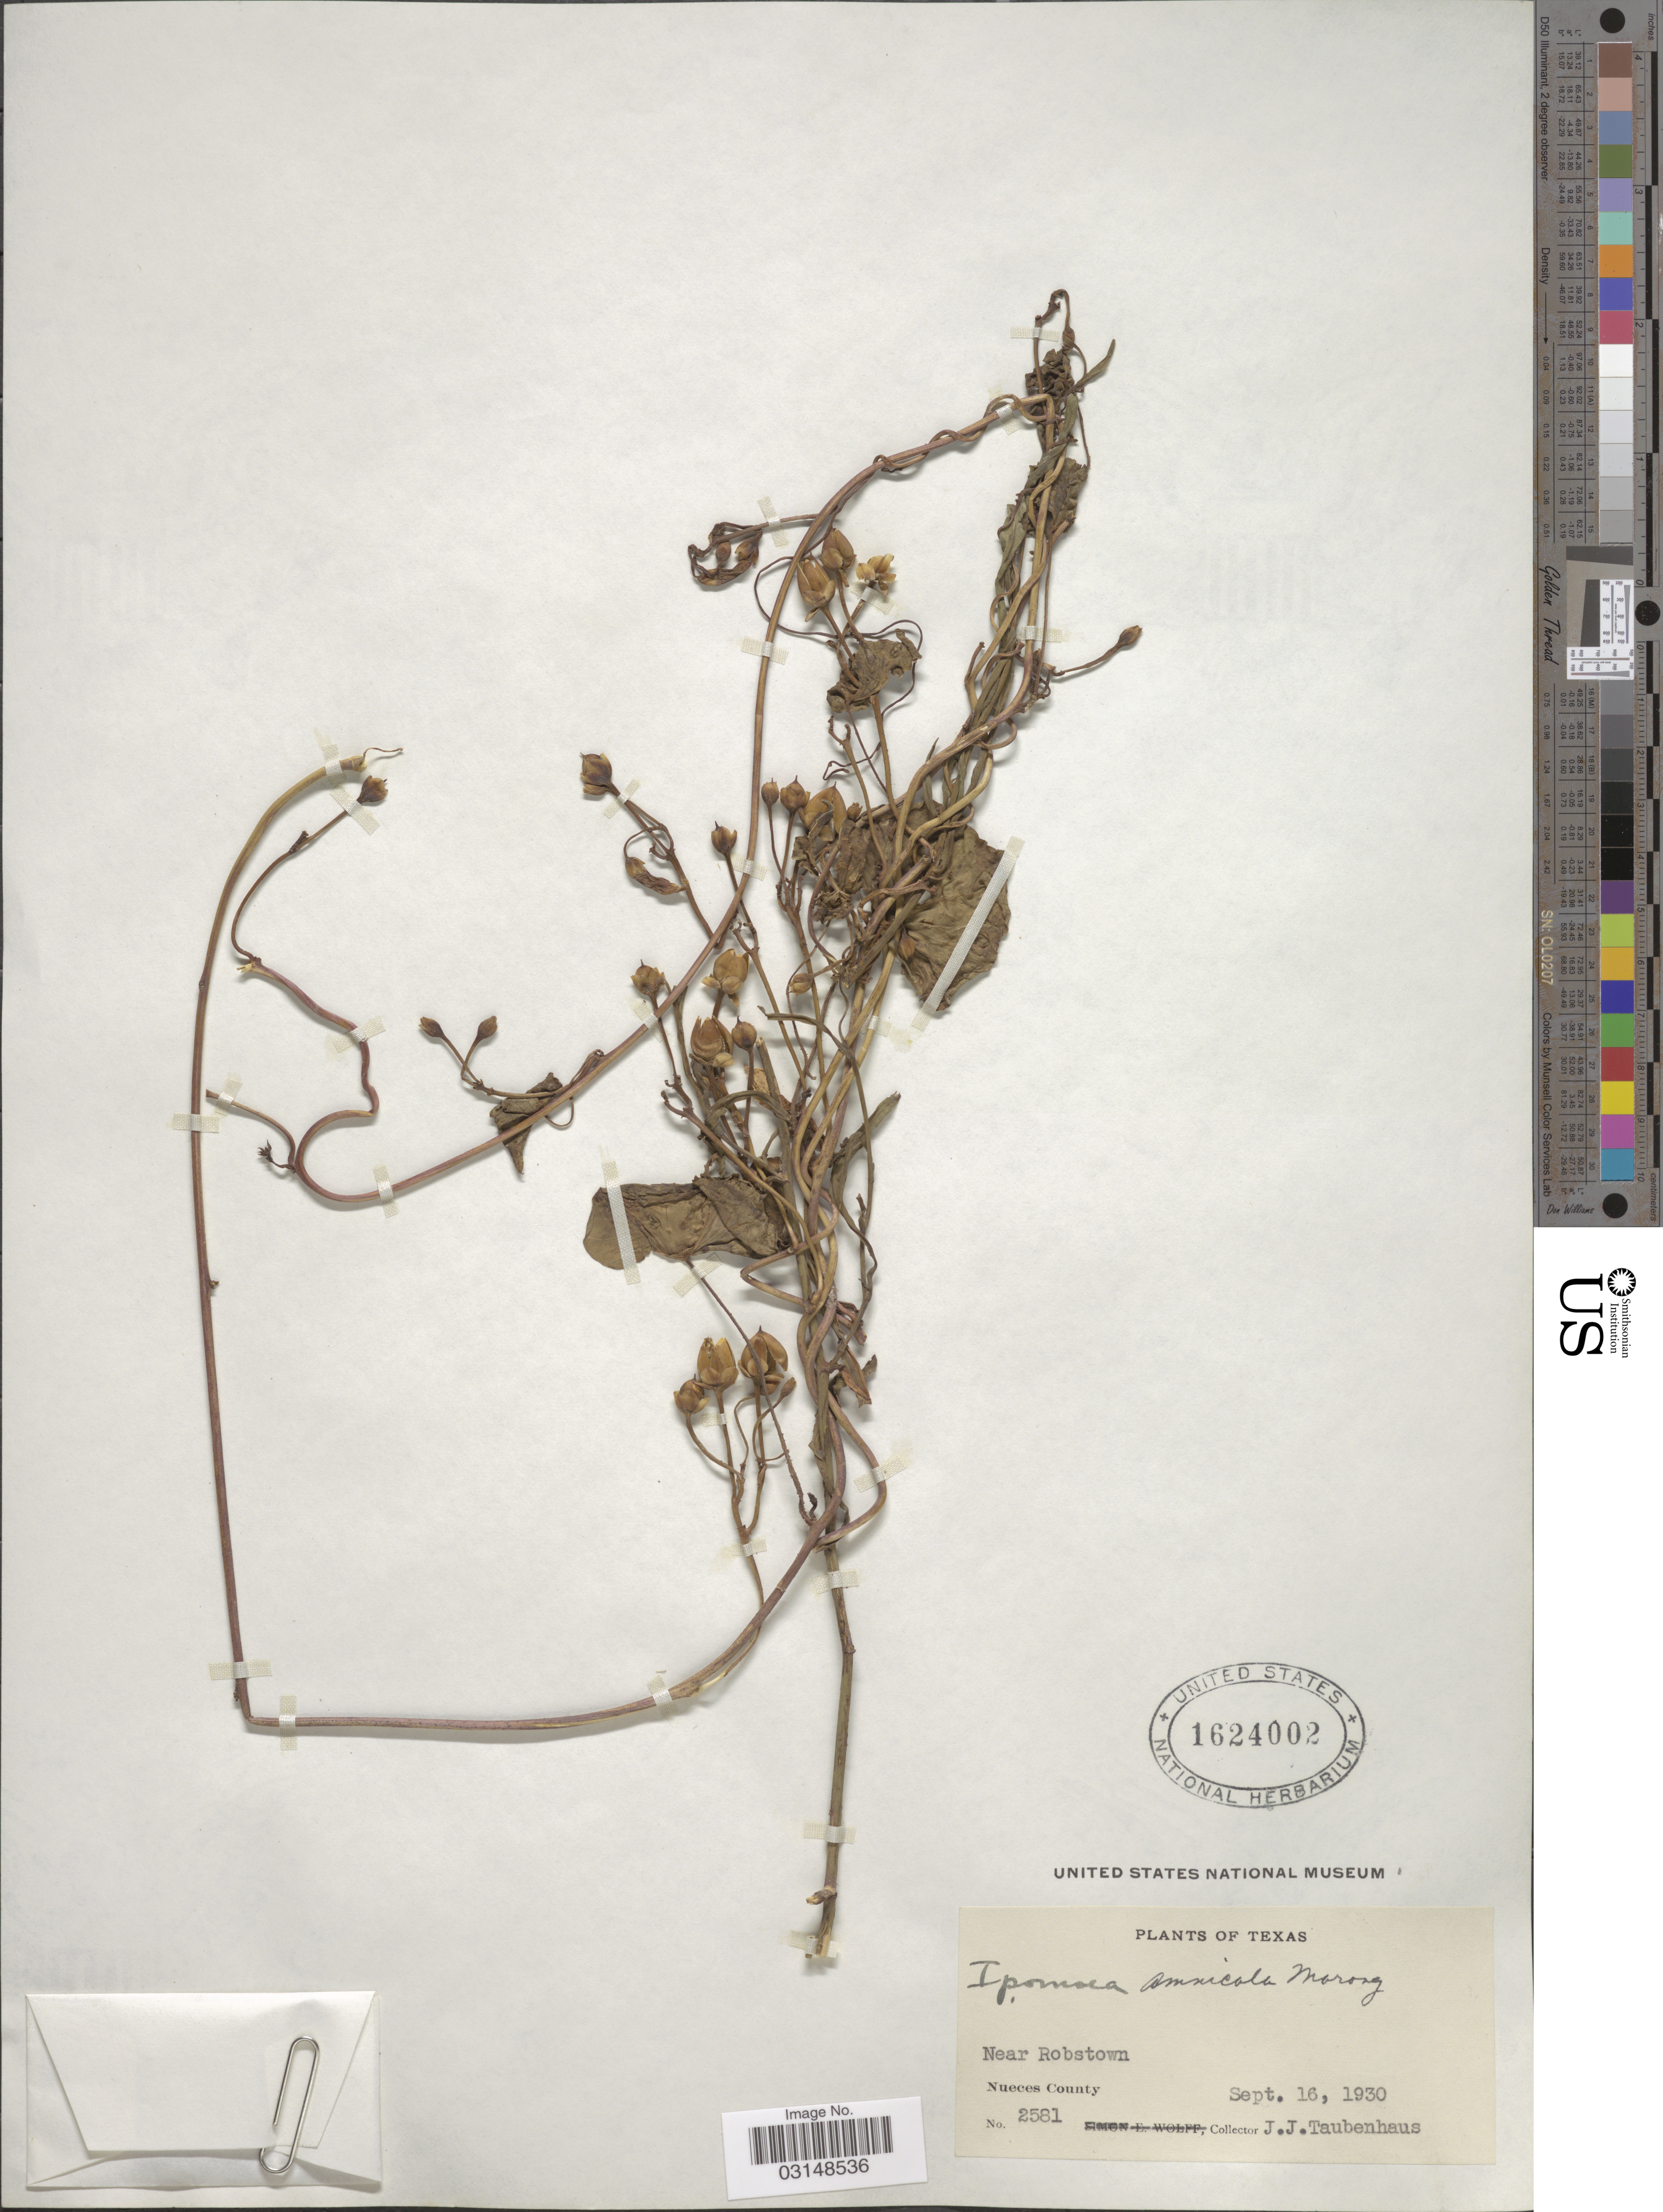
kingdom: Plantae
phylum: Tracheophyta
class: Magnoliopsida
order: Solanales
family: Convolvulaceae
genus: Ipomoea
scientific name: Ipomoea amnicola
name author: Morong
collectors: J. Taubenhaus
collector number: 2581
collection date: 1930-09-16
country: United States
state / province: Texas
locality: Near Robstown, Nueces County.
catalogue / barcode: US 1624002